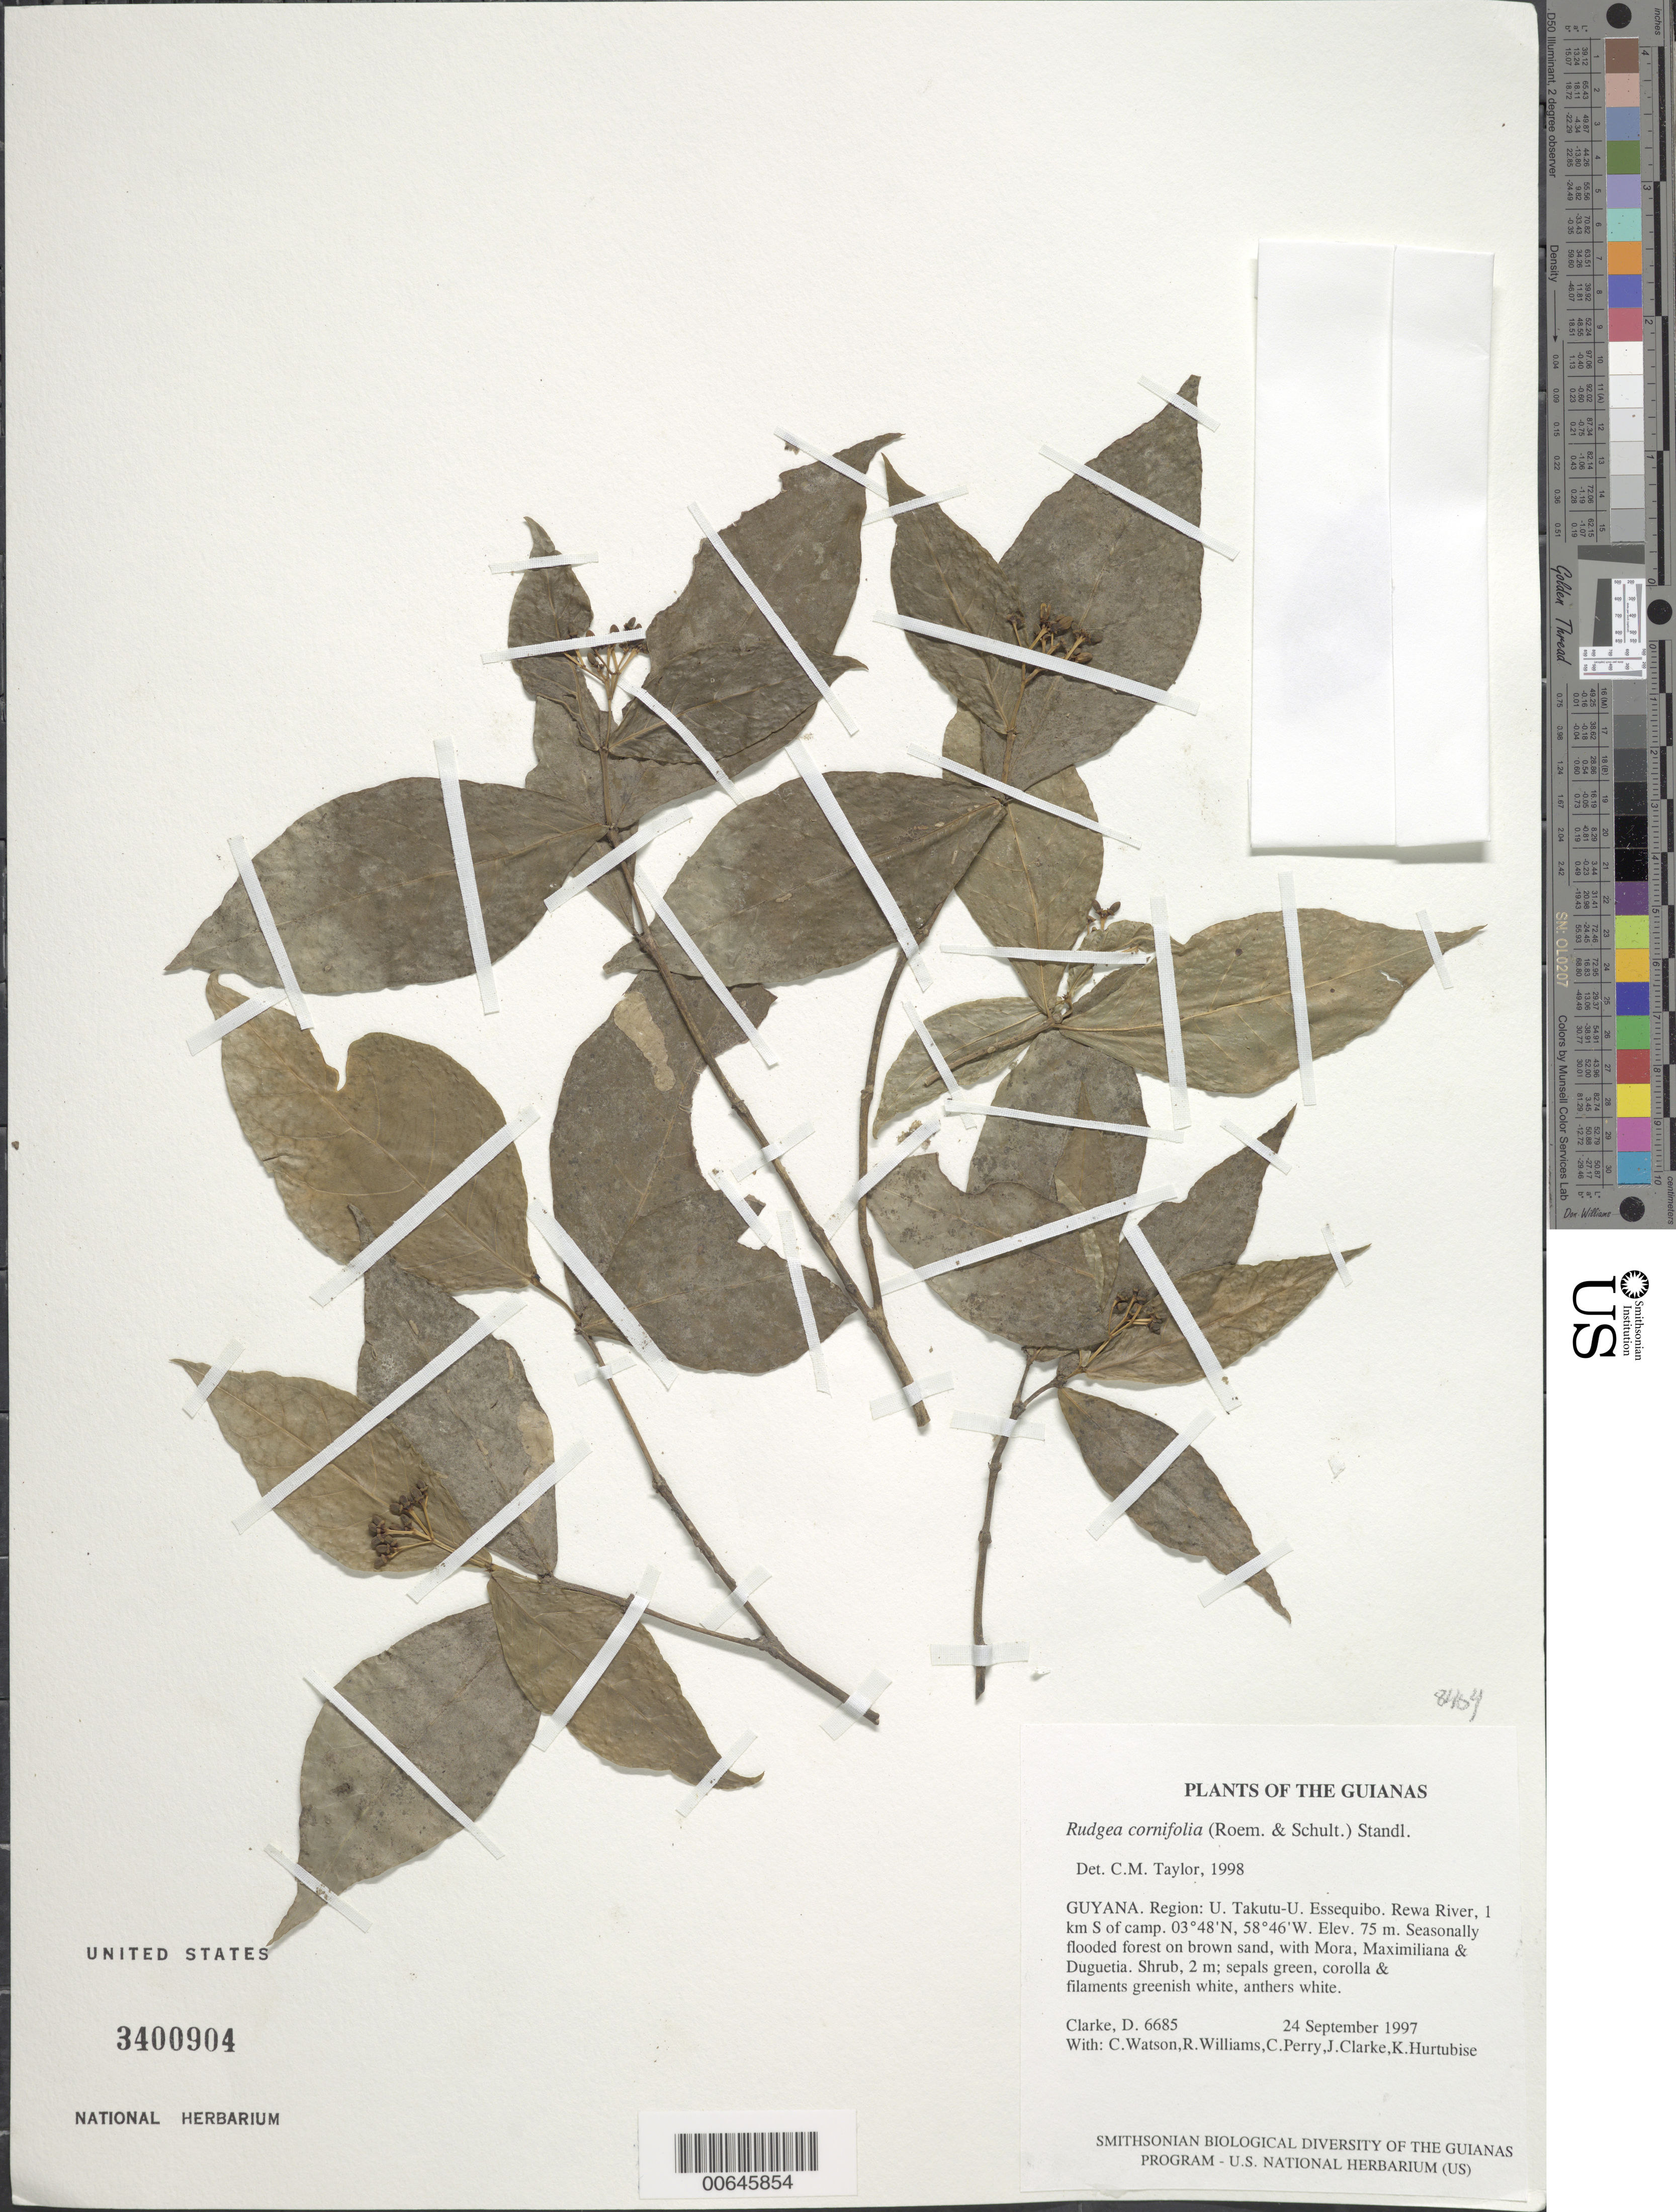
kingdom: Plantae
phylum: Tracheophyta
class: Magnoliopsida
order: Gentianales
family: Rubiaceae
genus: Rudgea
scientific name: Rudgea cornifolia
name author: (Kunth) Standl.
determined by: Taylor, Charlotte M.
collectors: H. D. Clarke, C. Watson, R. Williams, C. Perry, J. Clarke & K. Hurtubise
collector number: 6685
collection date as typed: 24 September 1997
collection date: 1997-09-24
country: Guyana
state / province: U. Takutu-U. Essequibo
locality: Rewa River, 1 km S of camp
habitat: Seasonally flooded forest on brown sand, with Mora, Maximiliana & Duguetia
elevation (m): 75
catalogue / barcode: US 3400904